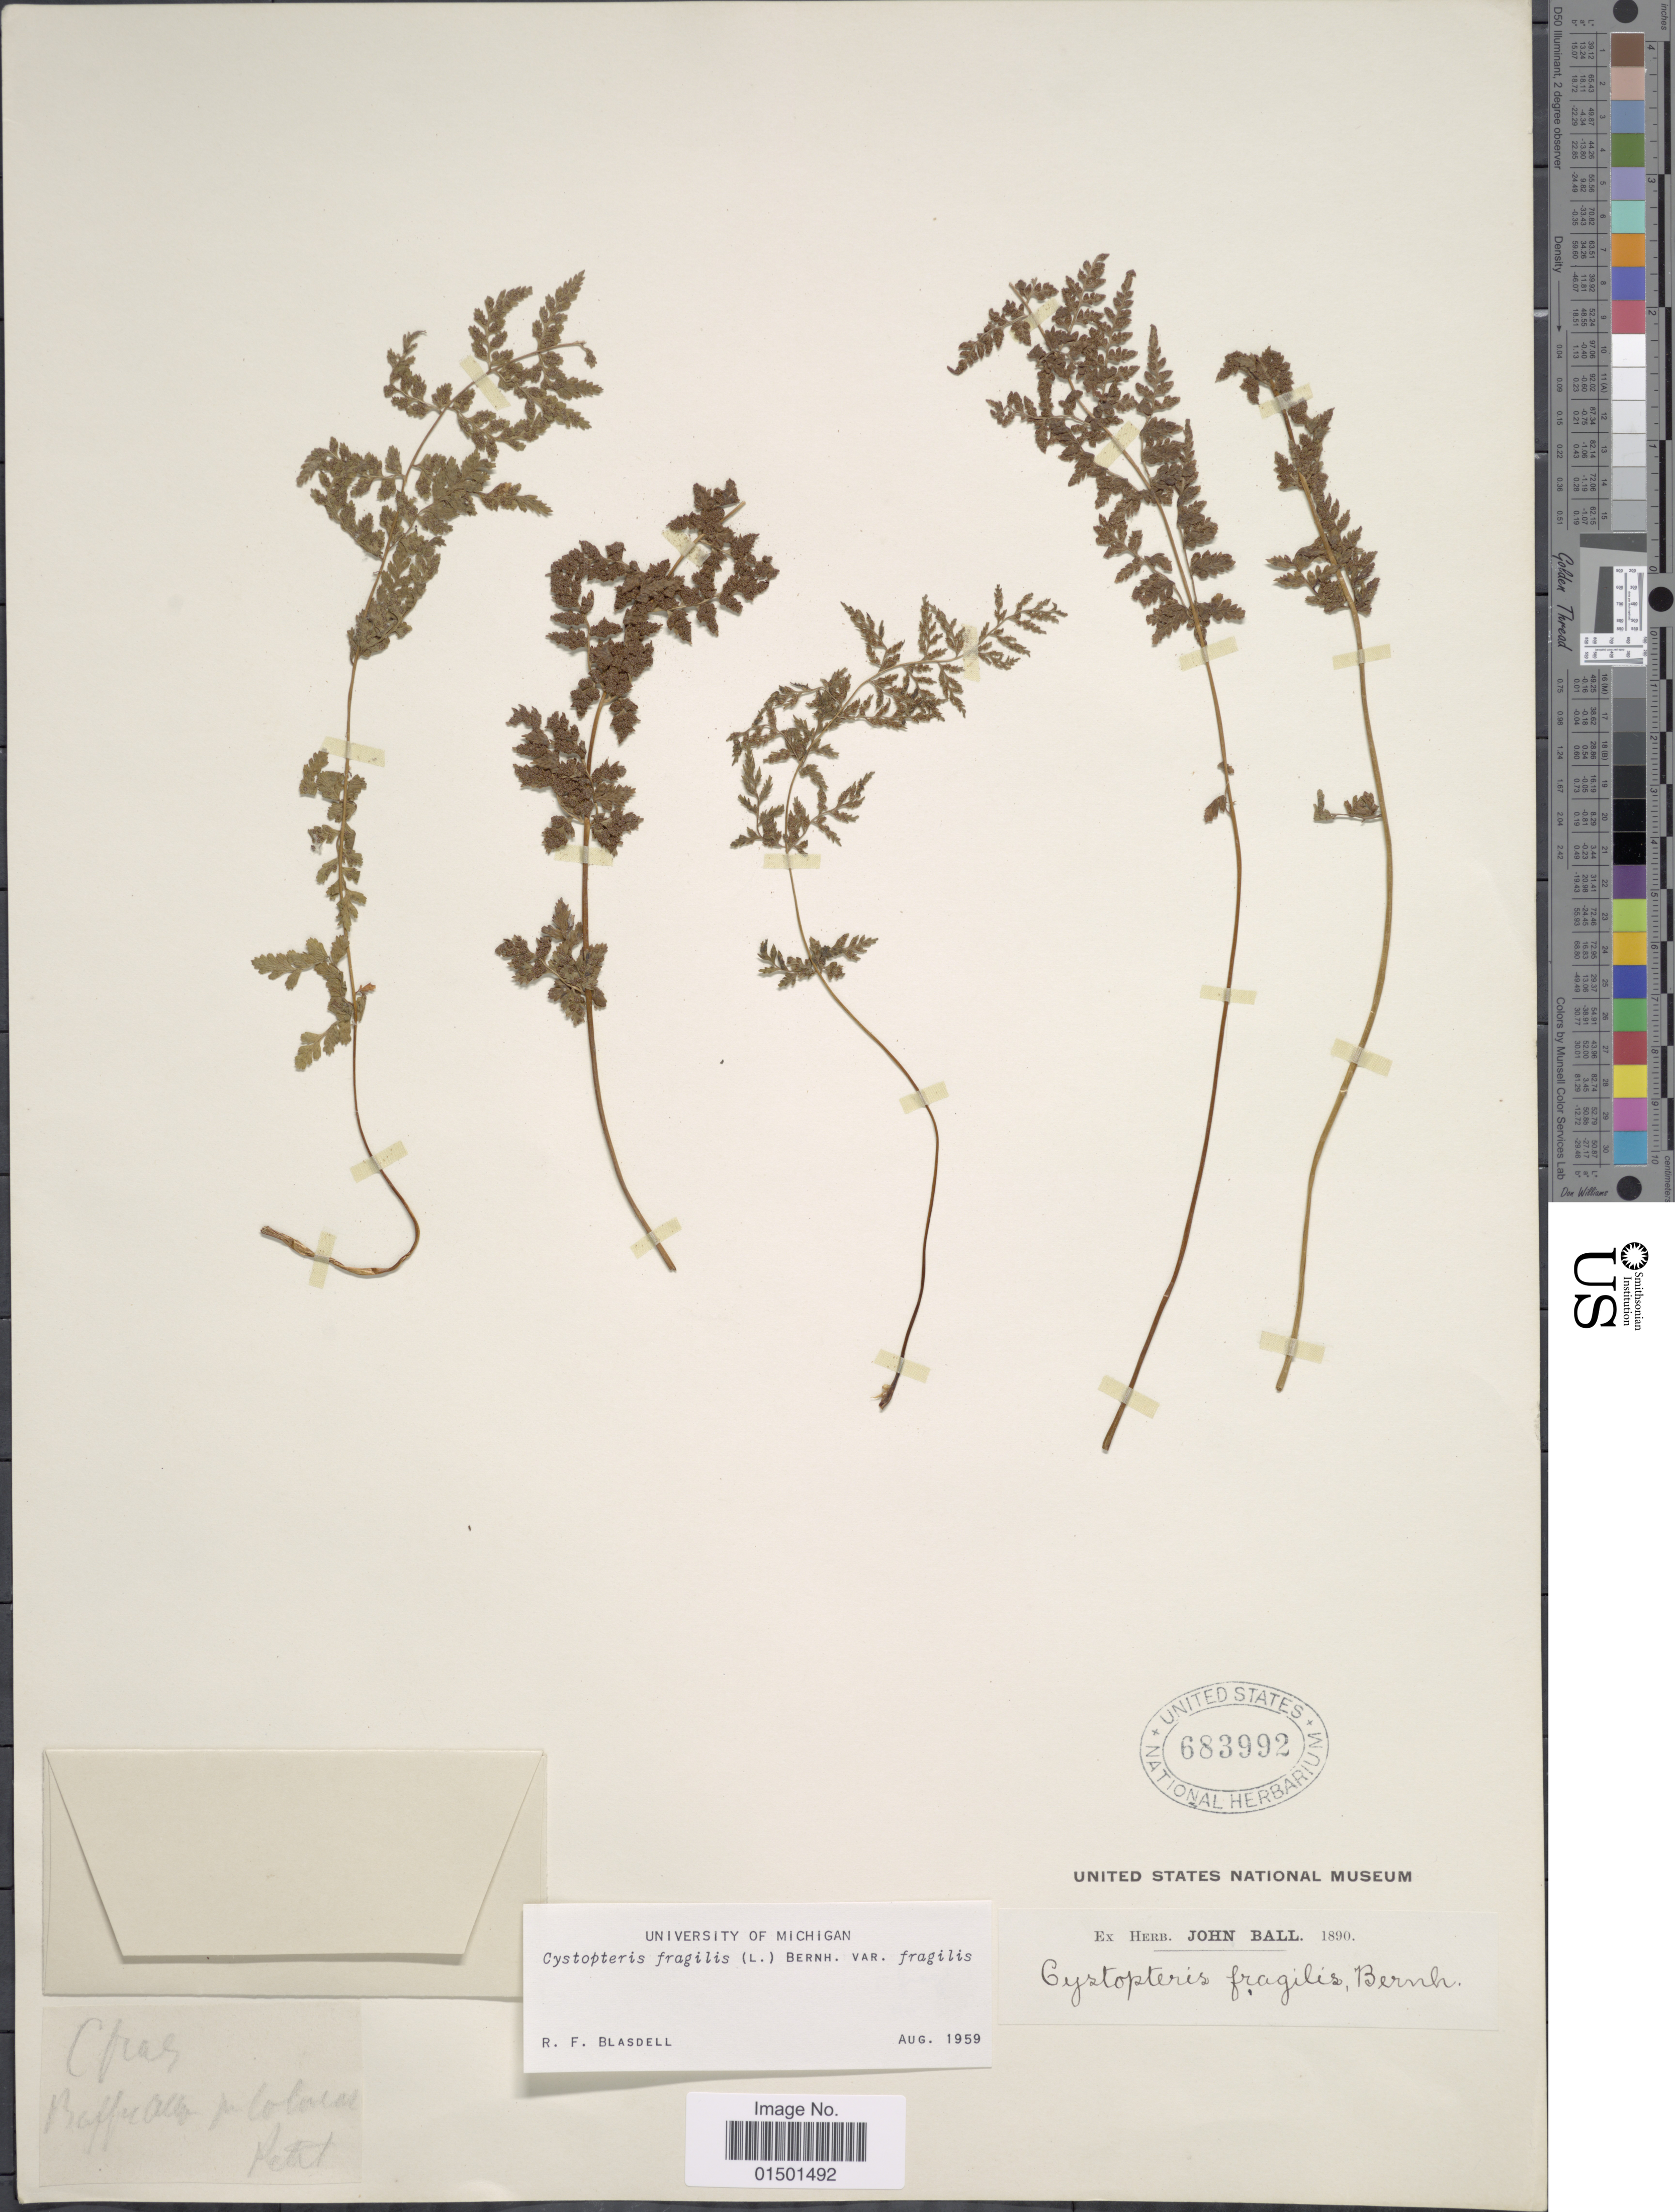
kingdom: Plantae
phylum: Tracheophyta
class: Polypodiopsida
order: Polypodiales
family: Cystopteridaceae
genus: Cystopteris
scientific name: Cystopteris fragilis var. fragilis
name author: (L.) Bernh.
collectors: ex herb. John Ball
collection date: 1890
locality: Buffalo plateau [interpreted]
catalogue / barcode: US 683992